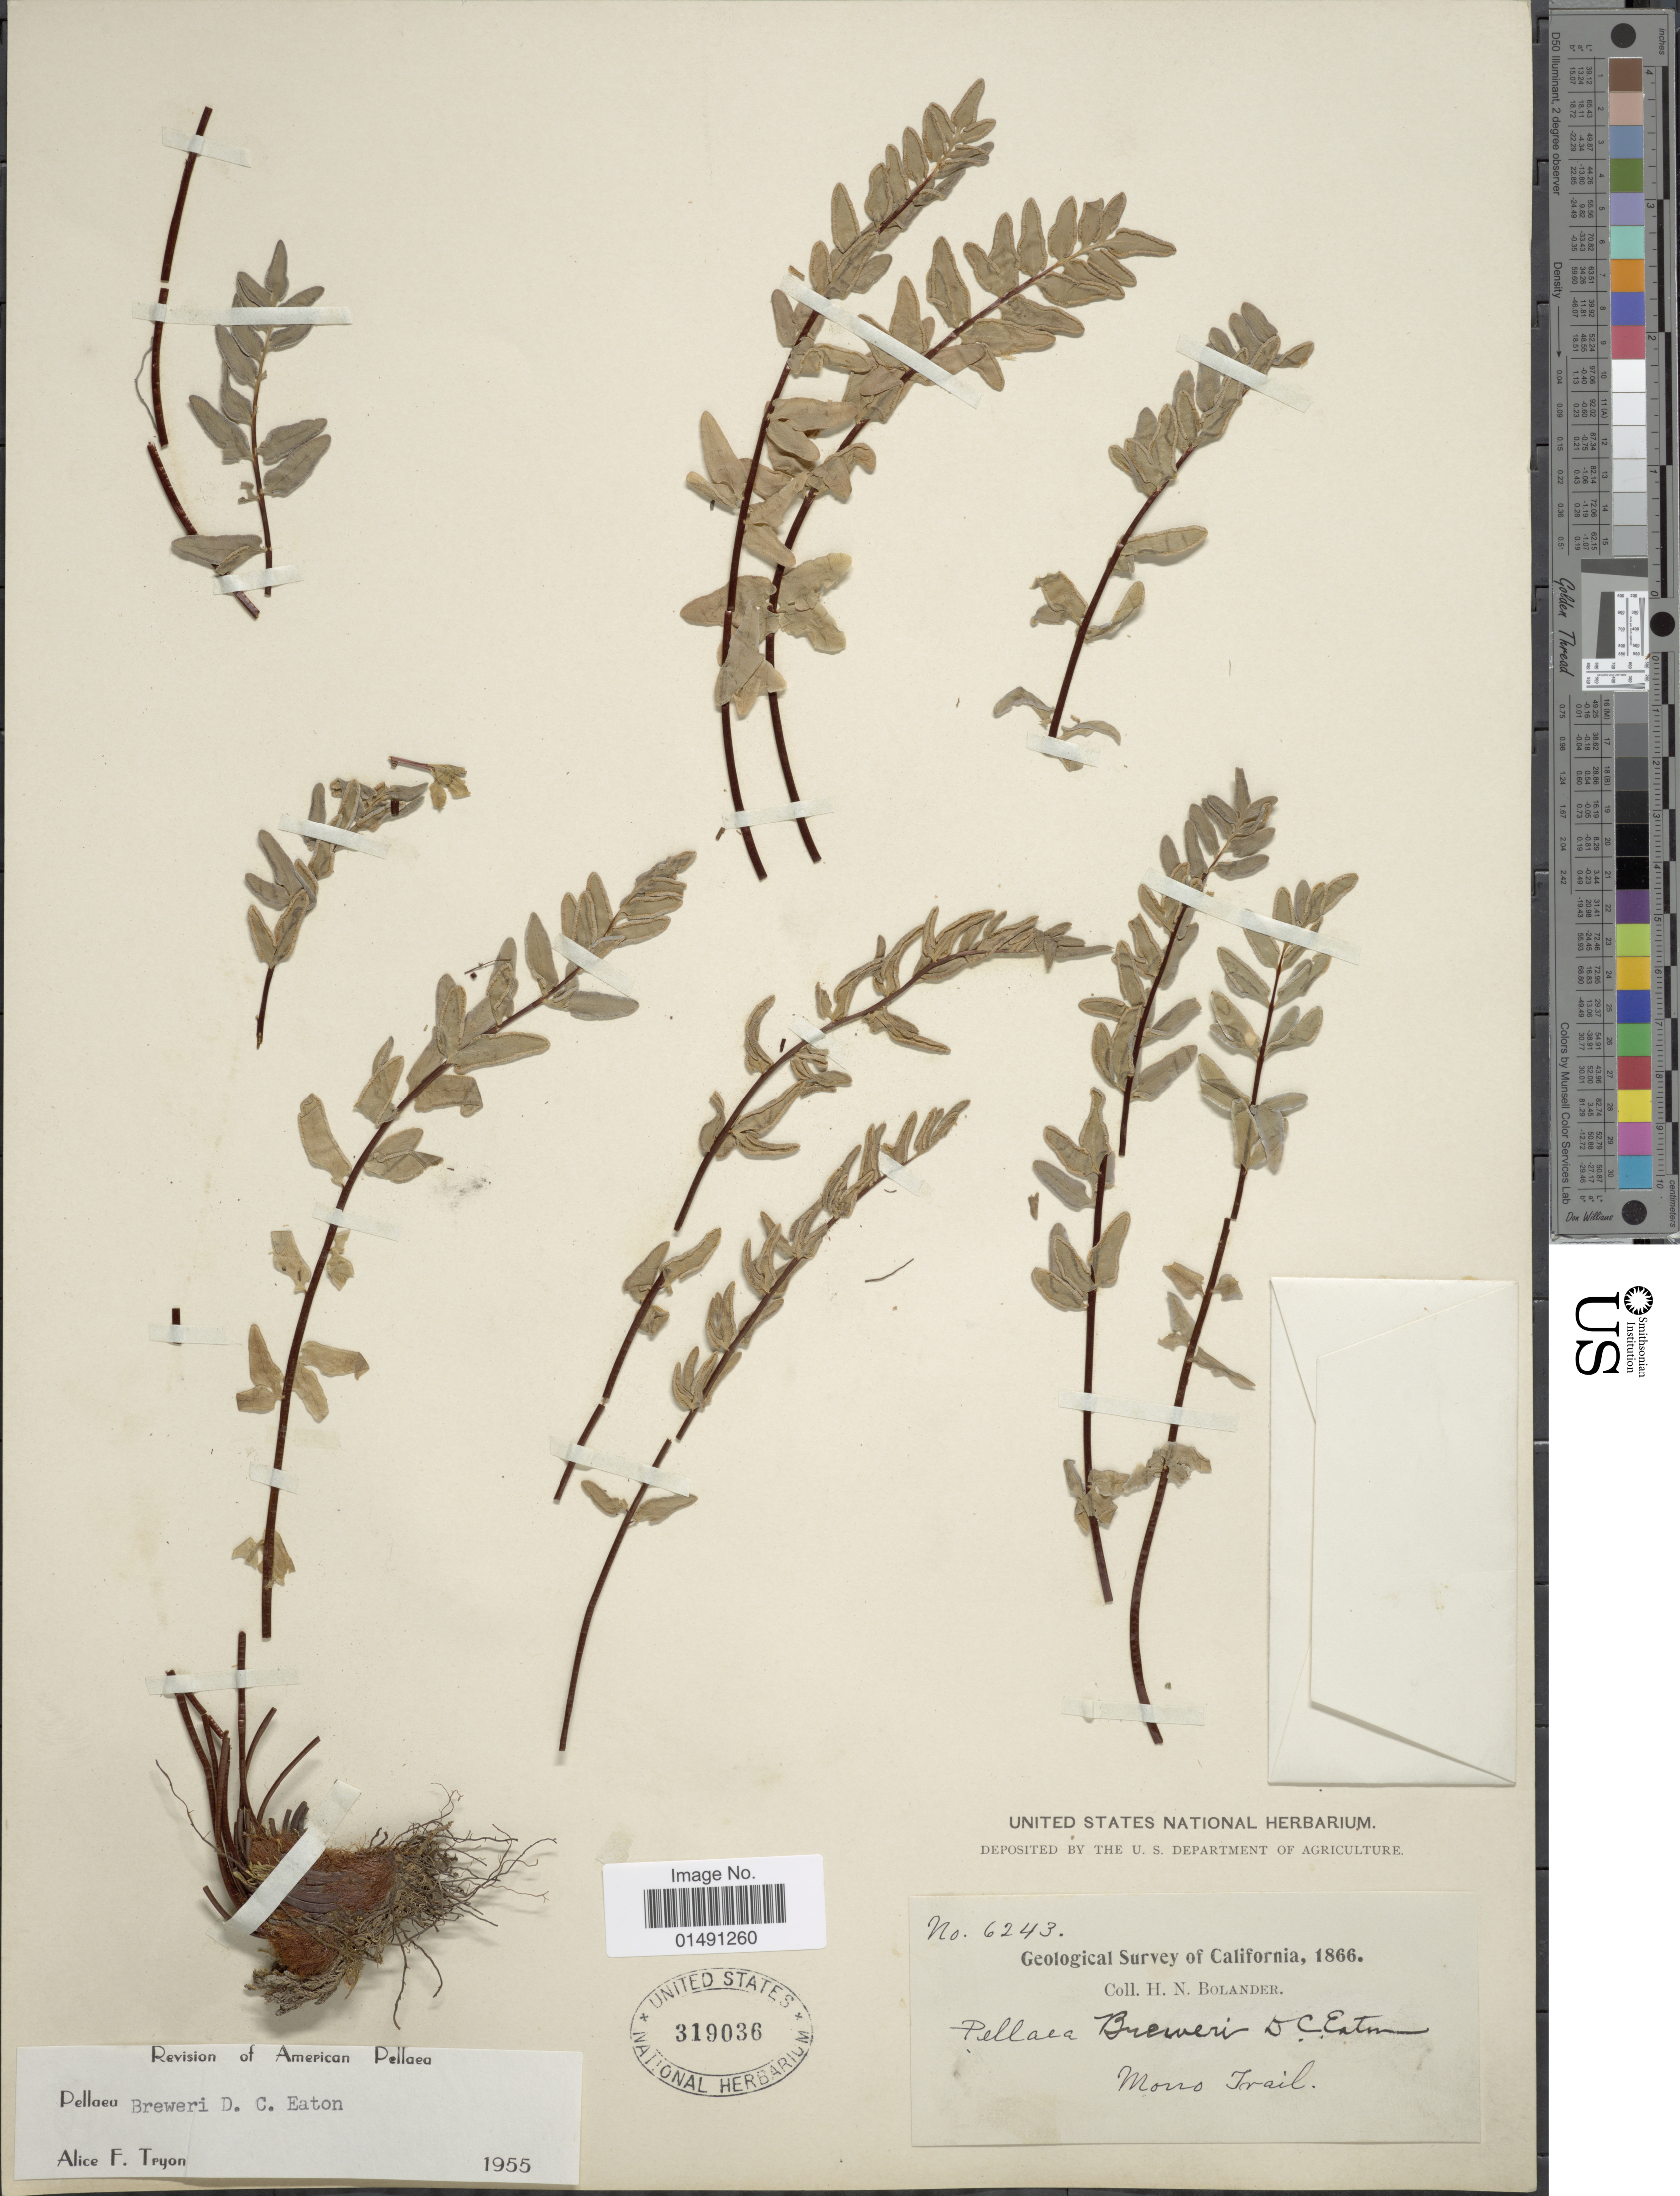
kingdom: Plantae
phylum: Tracheophyta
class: Polypodiopsida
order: Polypodiales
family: Pteridaceae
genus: Pellaea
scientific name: Pellaea breweri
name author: D.C. Eaton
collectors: H. Bolander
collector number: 6243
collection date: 1886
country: United States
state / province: California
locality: Mono Trail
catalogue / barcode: US 319036